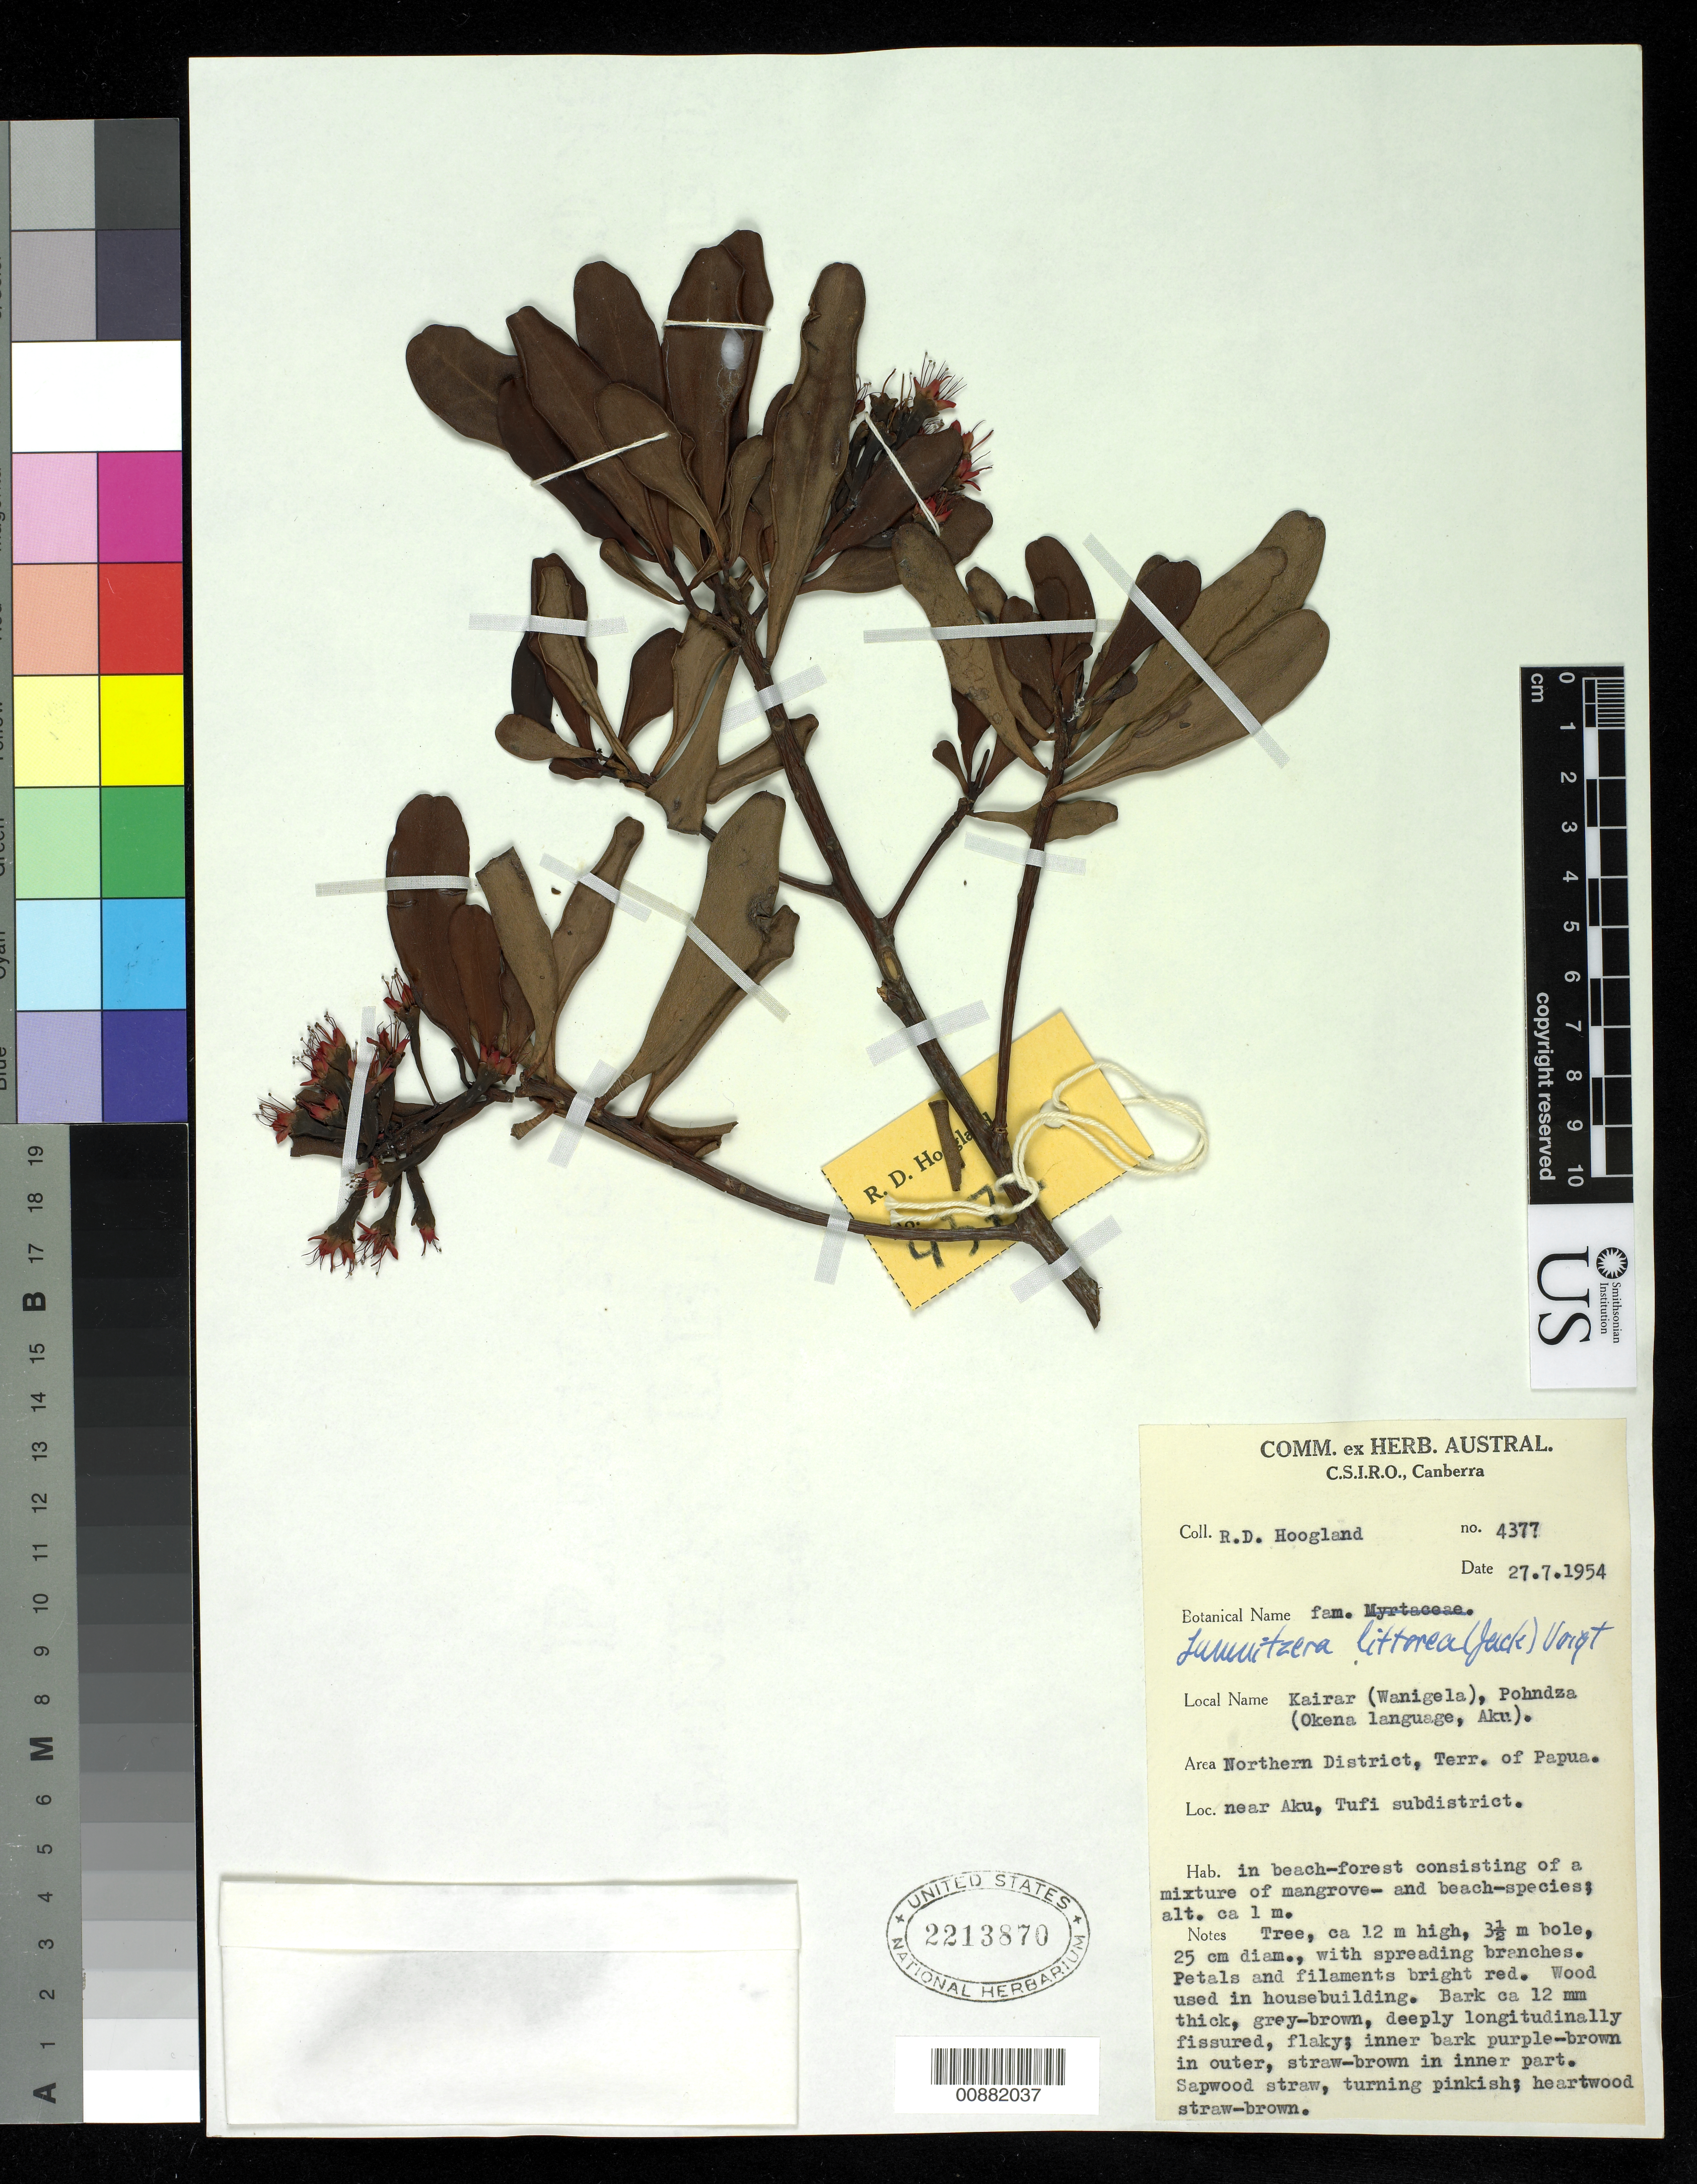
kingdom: Plantae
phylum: Tracheophyta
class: Magnoliopsida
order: Myrtales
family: Combretaceae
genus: Lumnitzera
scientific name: Lumnitzera littorea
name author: (Jack) Voight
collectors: R. D. Hoogland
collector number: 4377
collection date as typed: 27 Jul 1954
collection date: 1954-07-27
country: Papua New Guinea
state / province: Northern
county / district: Tufi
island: New Guinea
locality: near Aku, Tufi subdistrict.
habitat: in beach-forest consisting of a mixture of mangrove- and beach-species.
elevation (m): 1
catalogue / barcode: US 2213870